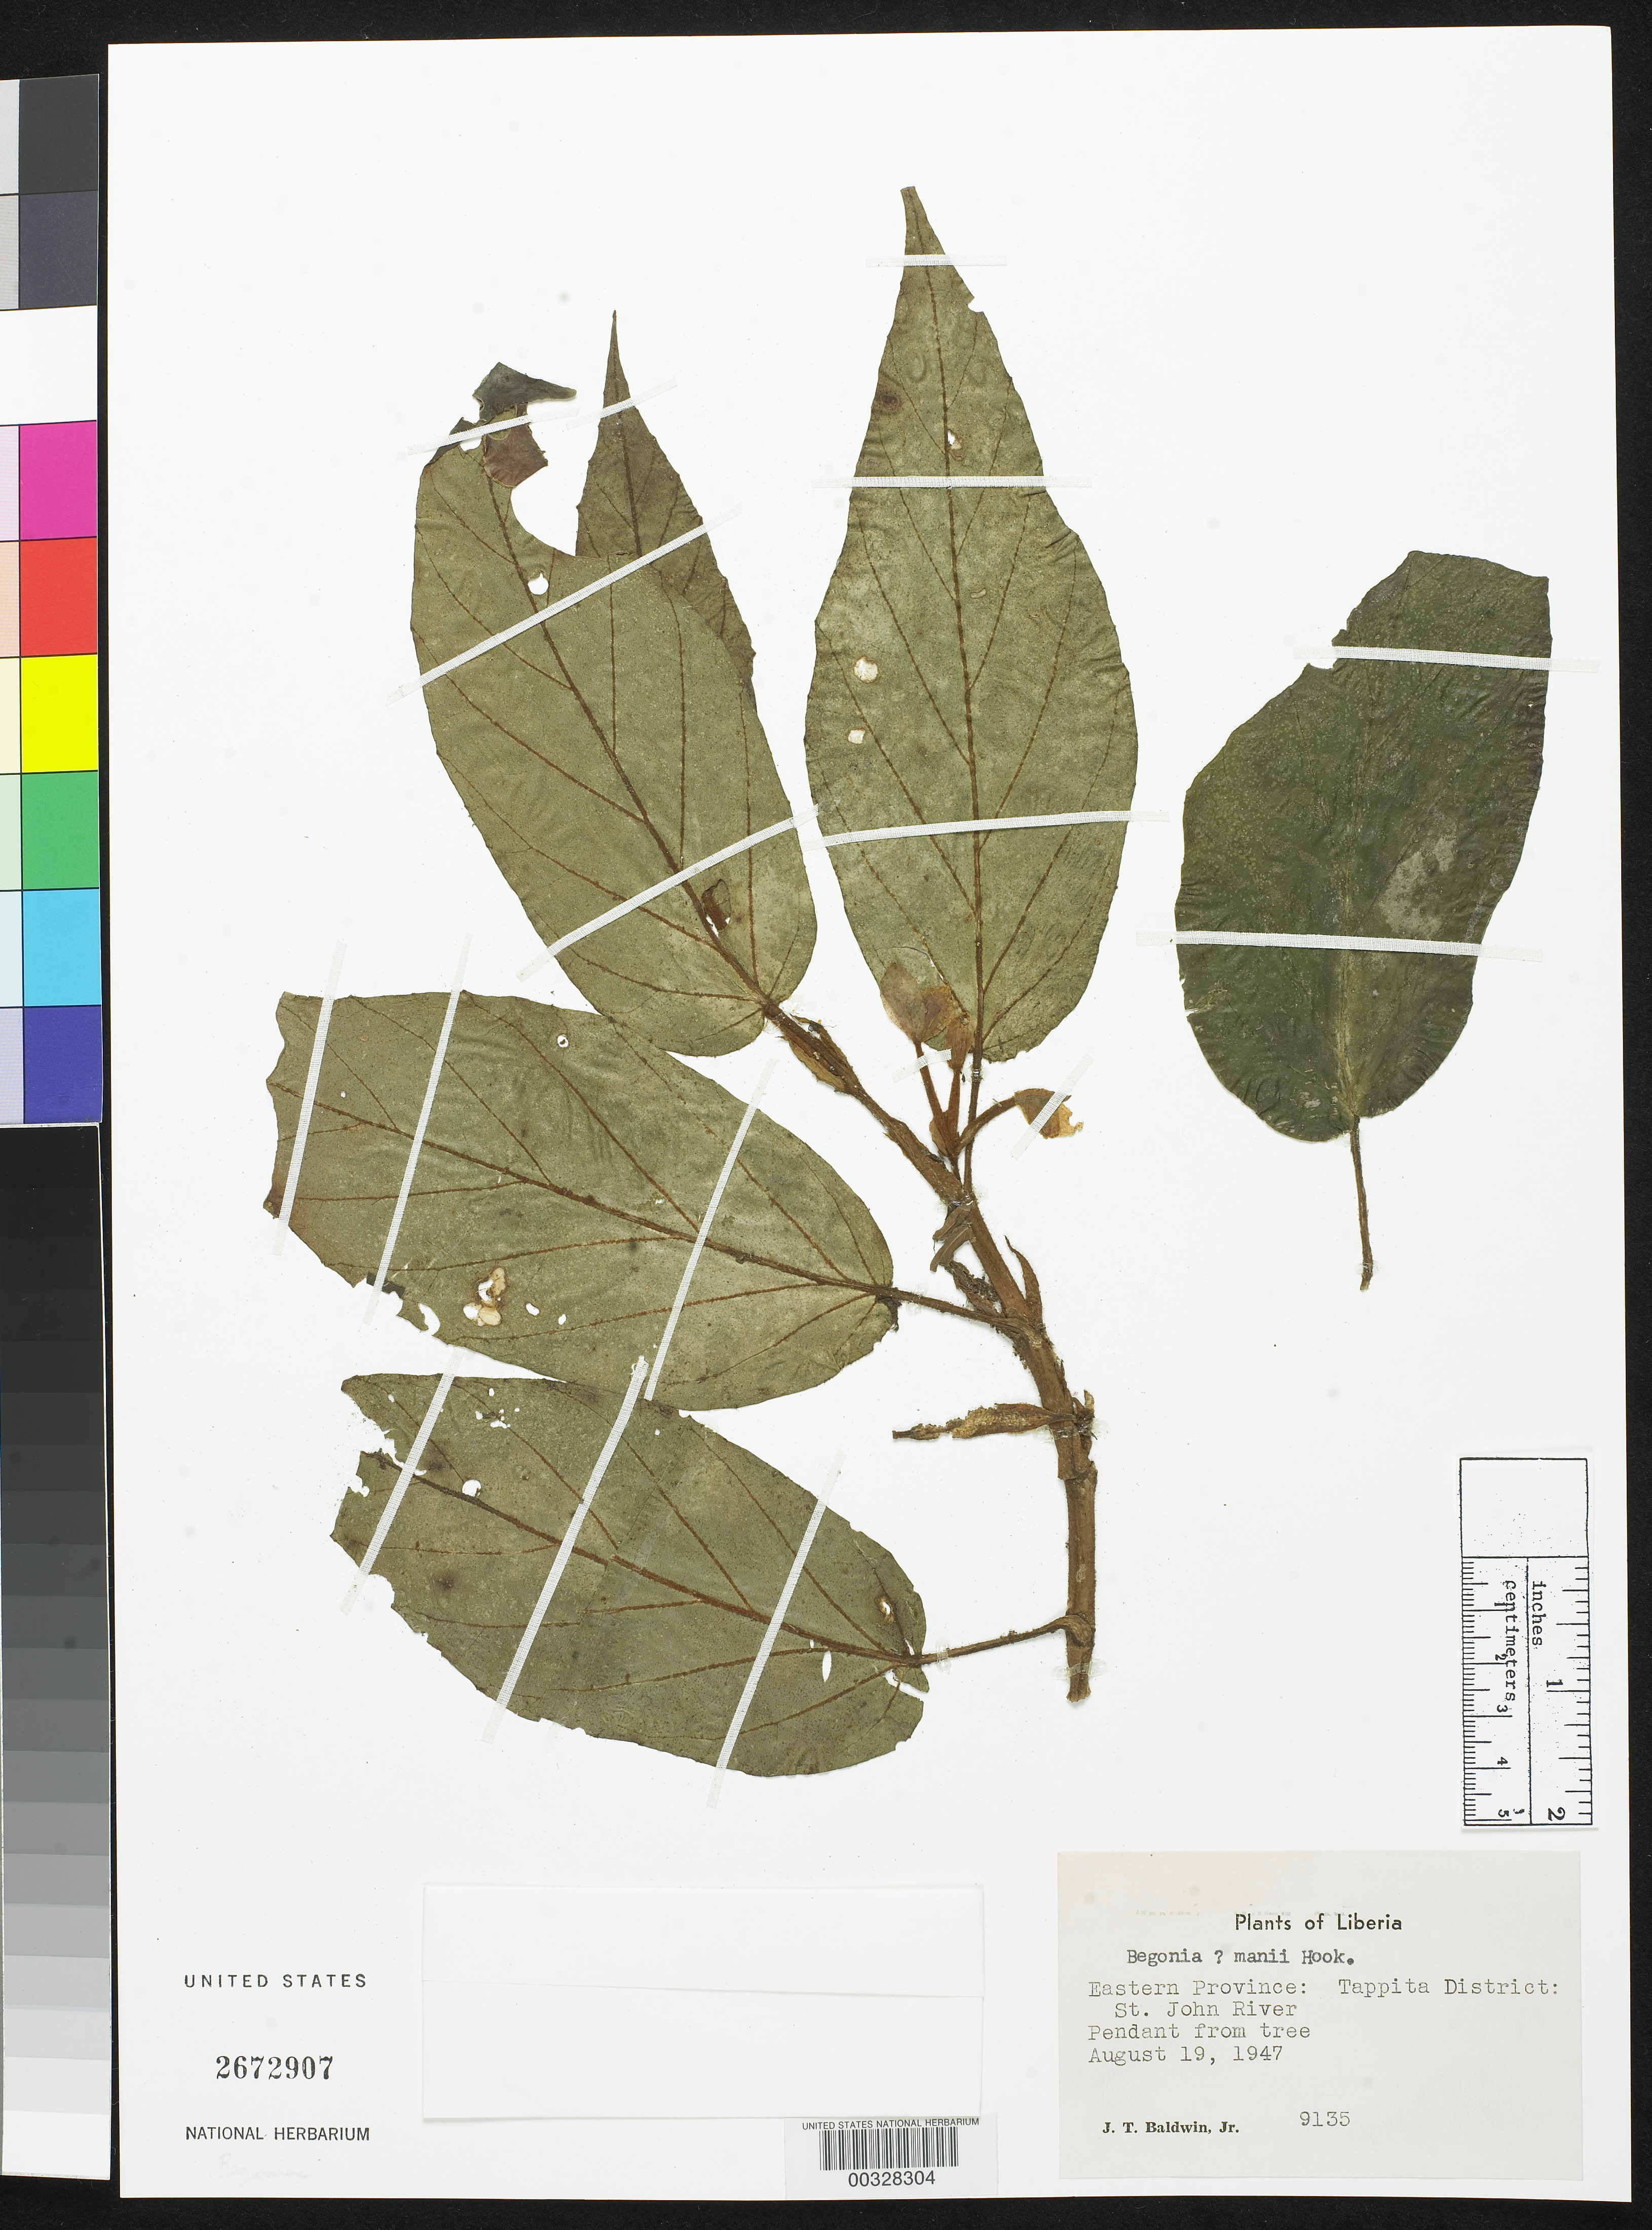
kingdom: Plantae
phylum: Tracheophyta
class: Magnoliopsida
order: Cucurbitales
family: Begoniaceae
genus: Begonia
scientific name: Begonia mannii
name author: Hook. f.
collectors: J. T. Baldwin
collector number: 9135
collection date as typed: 19 Aug 1947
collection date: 1947-08-19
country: Liberia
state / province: Nimba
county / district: Tappita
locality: St. John River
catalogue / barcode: US 2672907